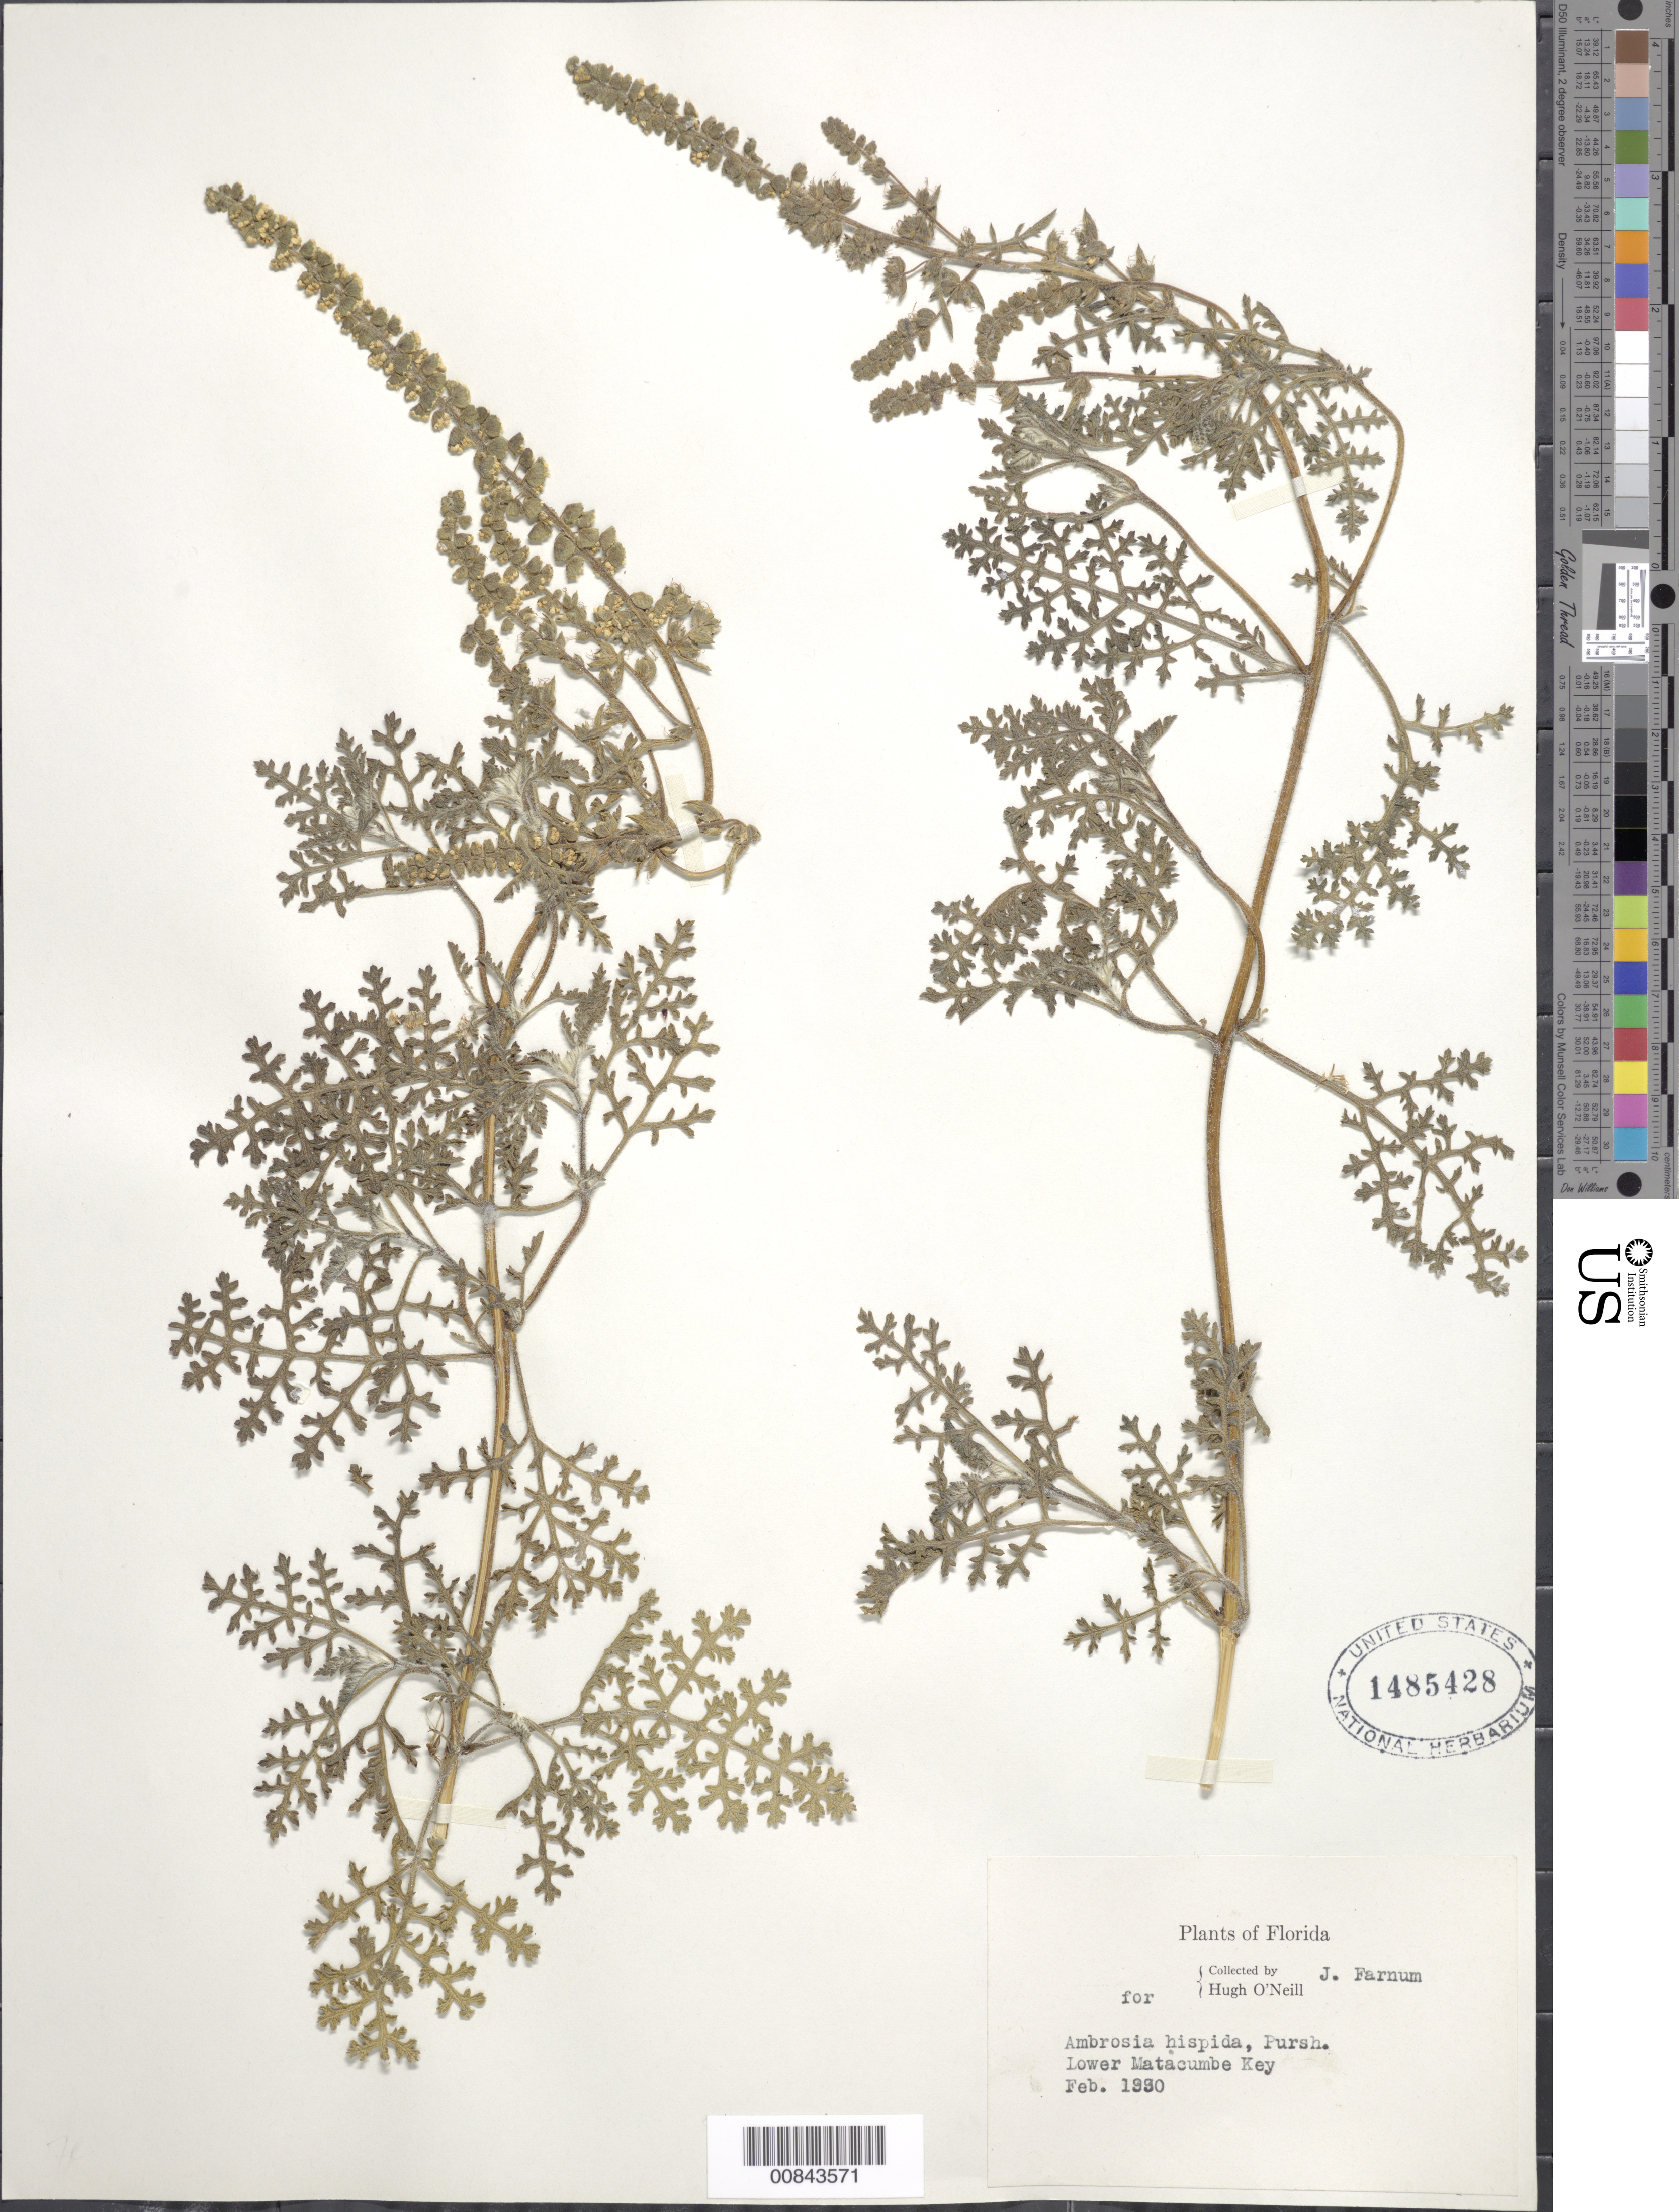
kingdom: Plantae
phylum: Tracheophyta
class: Magnoliopsida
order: Asterales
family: Asteraceae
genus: Ambrosia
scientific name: Ambrosia hispida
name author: Pursh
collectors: H. O'Neill & J. Farnum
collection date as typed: Feb 1990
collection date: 1990-02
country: United States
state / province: Florida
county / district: Monroe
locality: Lower Matacumbe Key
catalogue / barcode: US 1485428